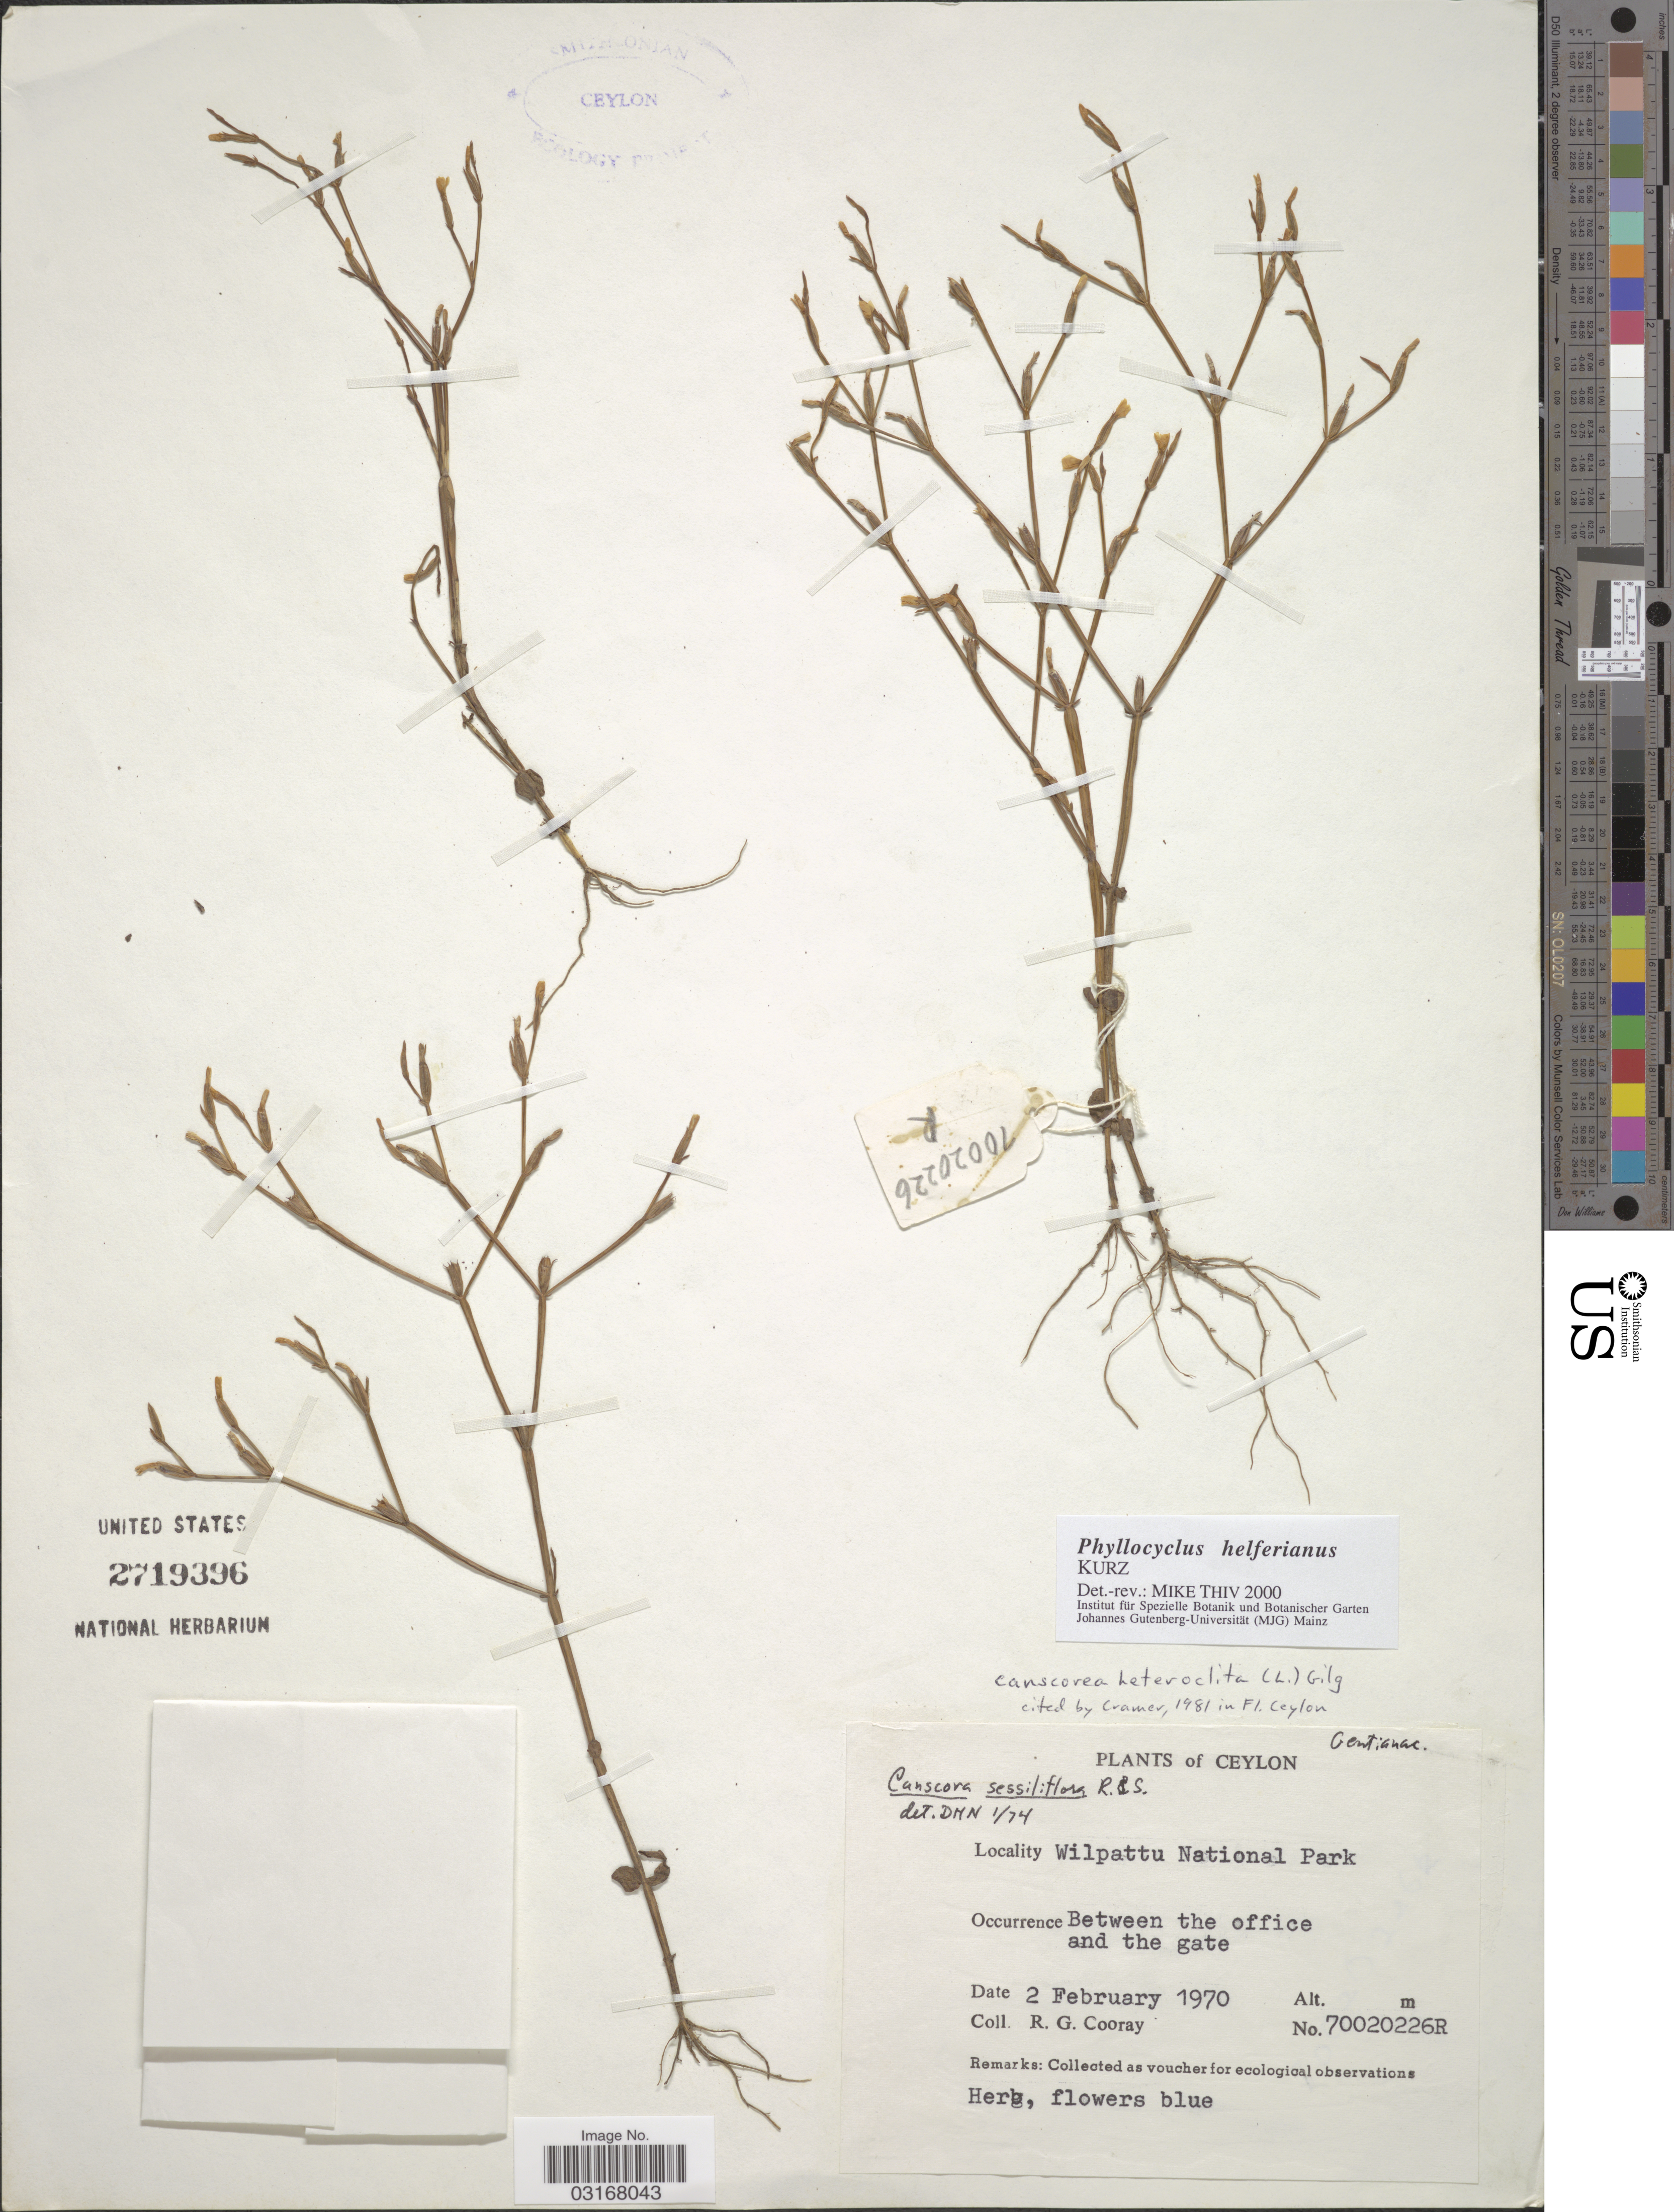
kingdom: Plantae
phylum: Tracheophyta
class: Magnoliopsida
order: Gentianales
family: Gentianaceae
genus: Phyllocyclus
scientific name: Phyllocyclus helferianus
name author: Kurz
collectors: R. Cooray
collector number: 70020226R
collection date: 1970-02-02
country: Sri Lanka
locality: Ceylon. Wilpattu National Park. Between the office and the gate.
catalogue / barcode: US 2719396